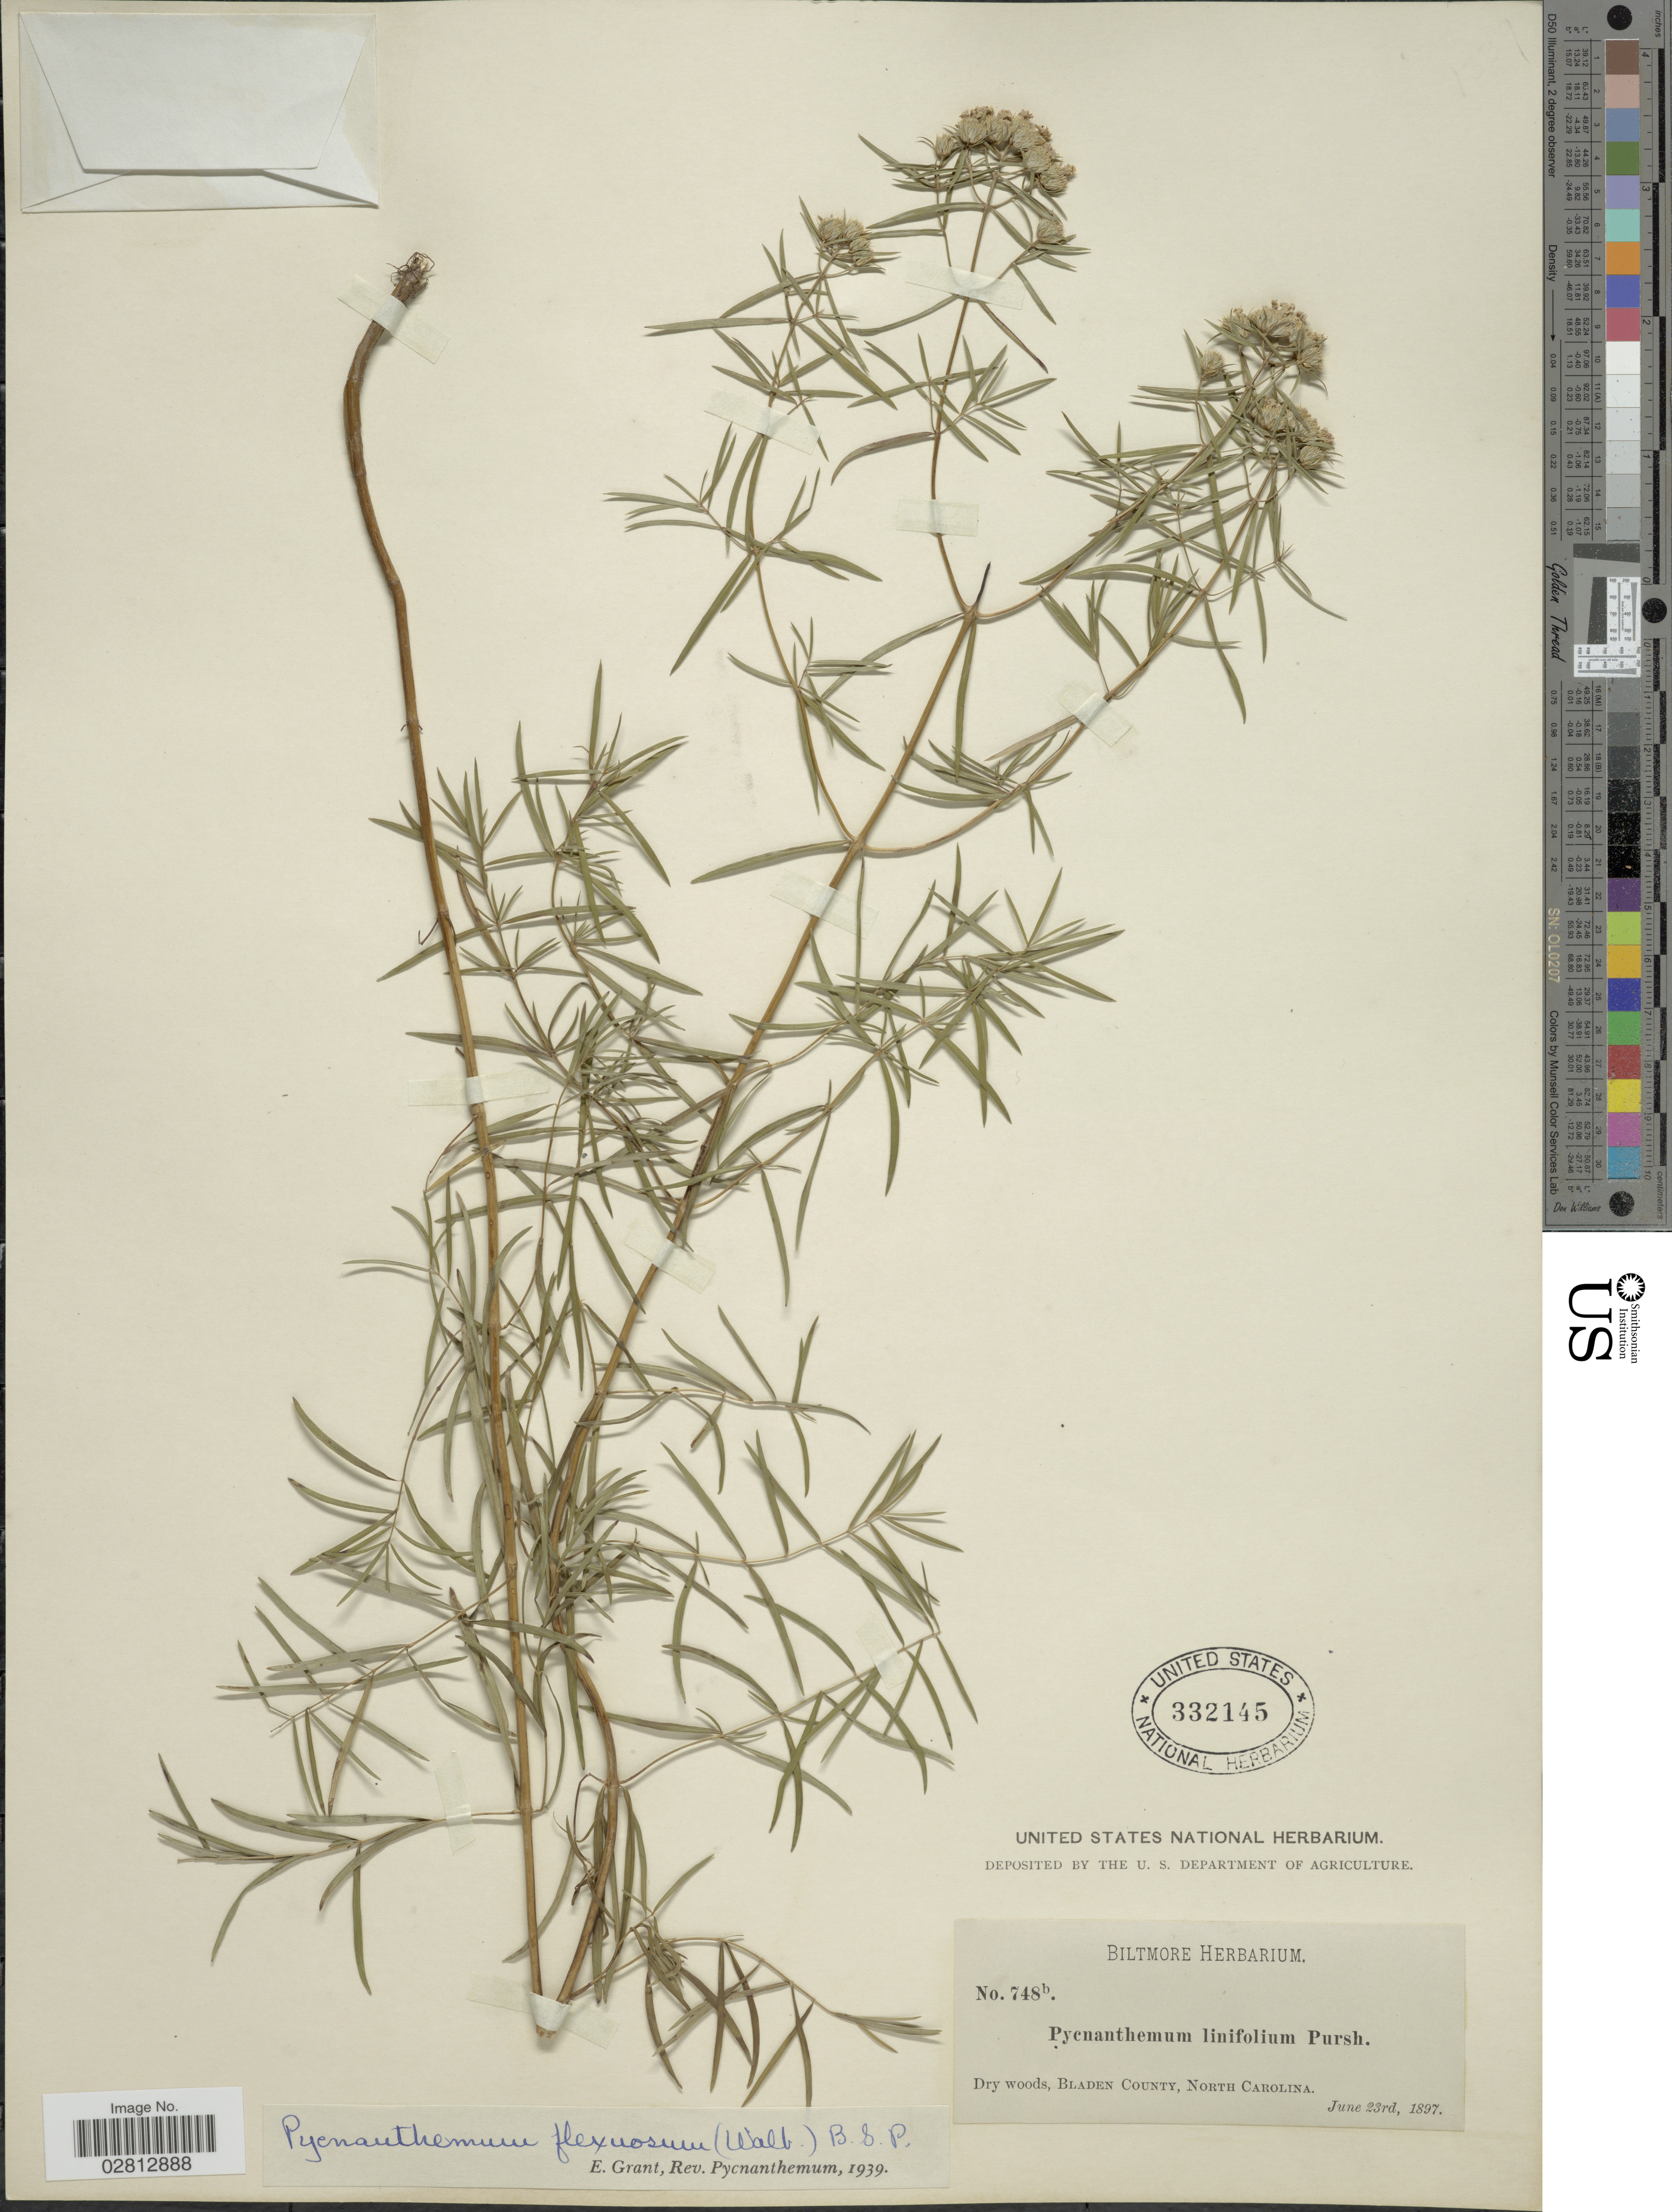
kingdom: Plantae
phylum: Tracheophyta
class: Magnoliopsida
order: Lamiales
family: Lamiaceae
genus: Pycnanthemum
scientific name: Pycnanthemum tenuifolium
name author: Schrad.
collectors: ex herb. Biltmore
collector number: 748b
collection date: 1897-06-23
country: United States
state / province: North Carolina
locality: Bladen County.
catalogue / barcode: US 332145